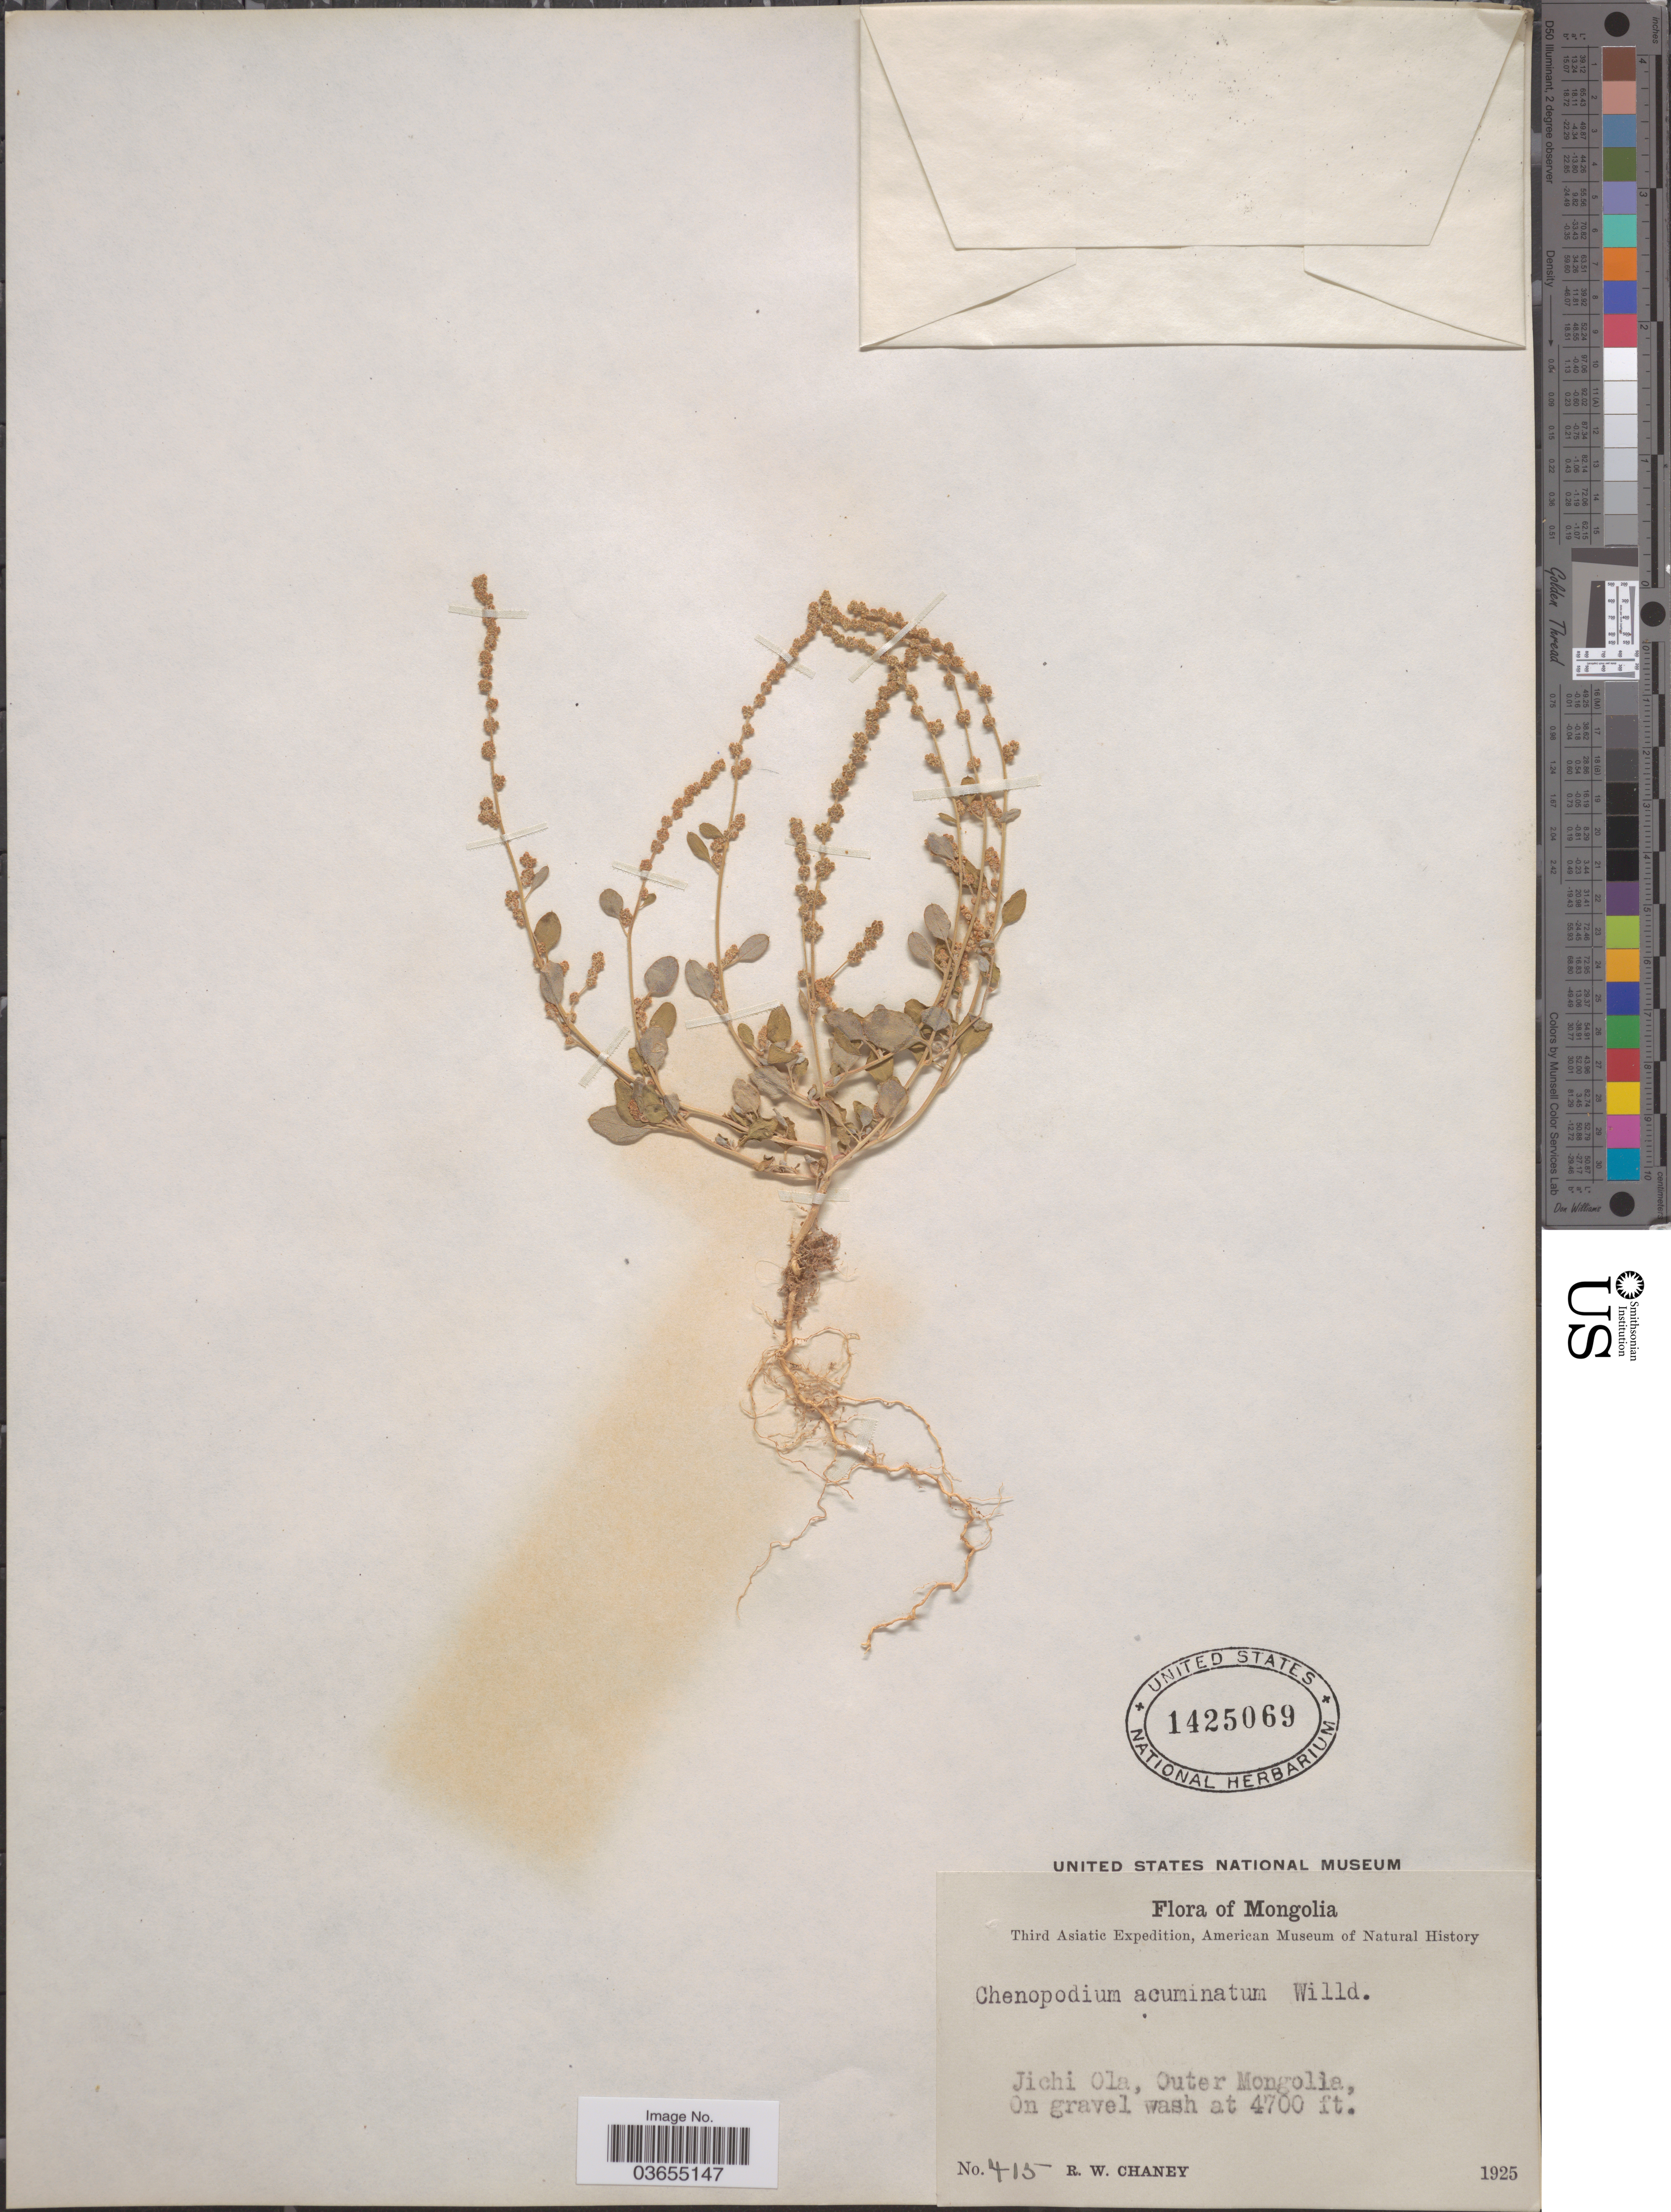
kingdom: Plantae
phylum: Tracheophyta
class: Magnoliopsida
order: Caryophyllales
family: Amaranthaceae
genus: Chenopodium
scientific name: Chenopodium acuminatum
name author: Willd.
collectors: R. Chaney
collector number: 415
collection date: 1925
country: Mongolia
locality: Jichi Ola, Outer Mongolia.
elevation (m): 1433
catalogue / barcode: US 1425069